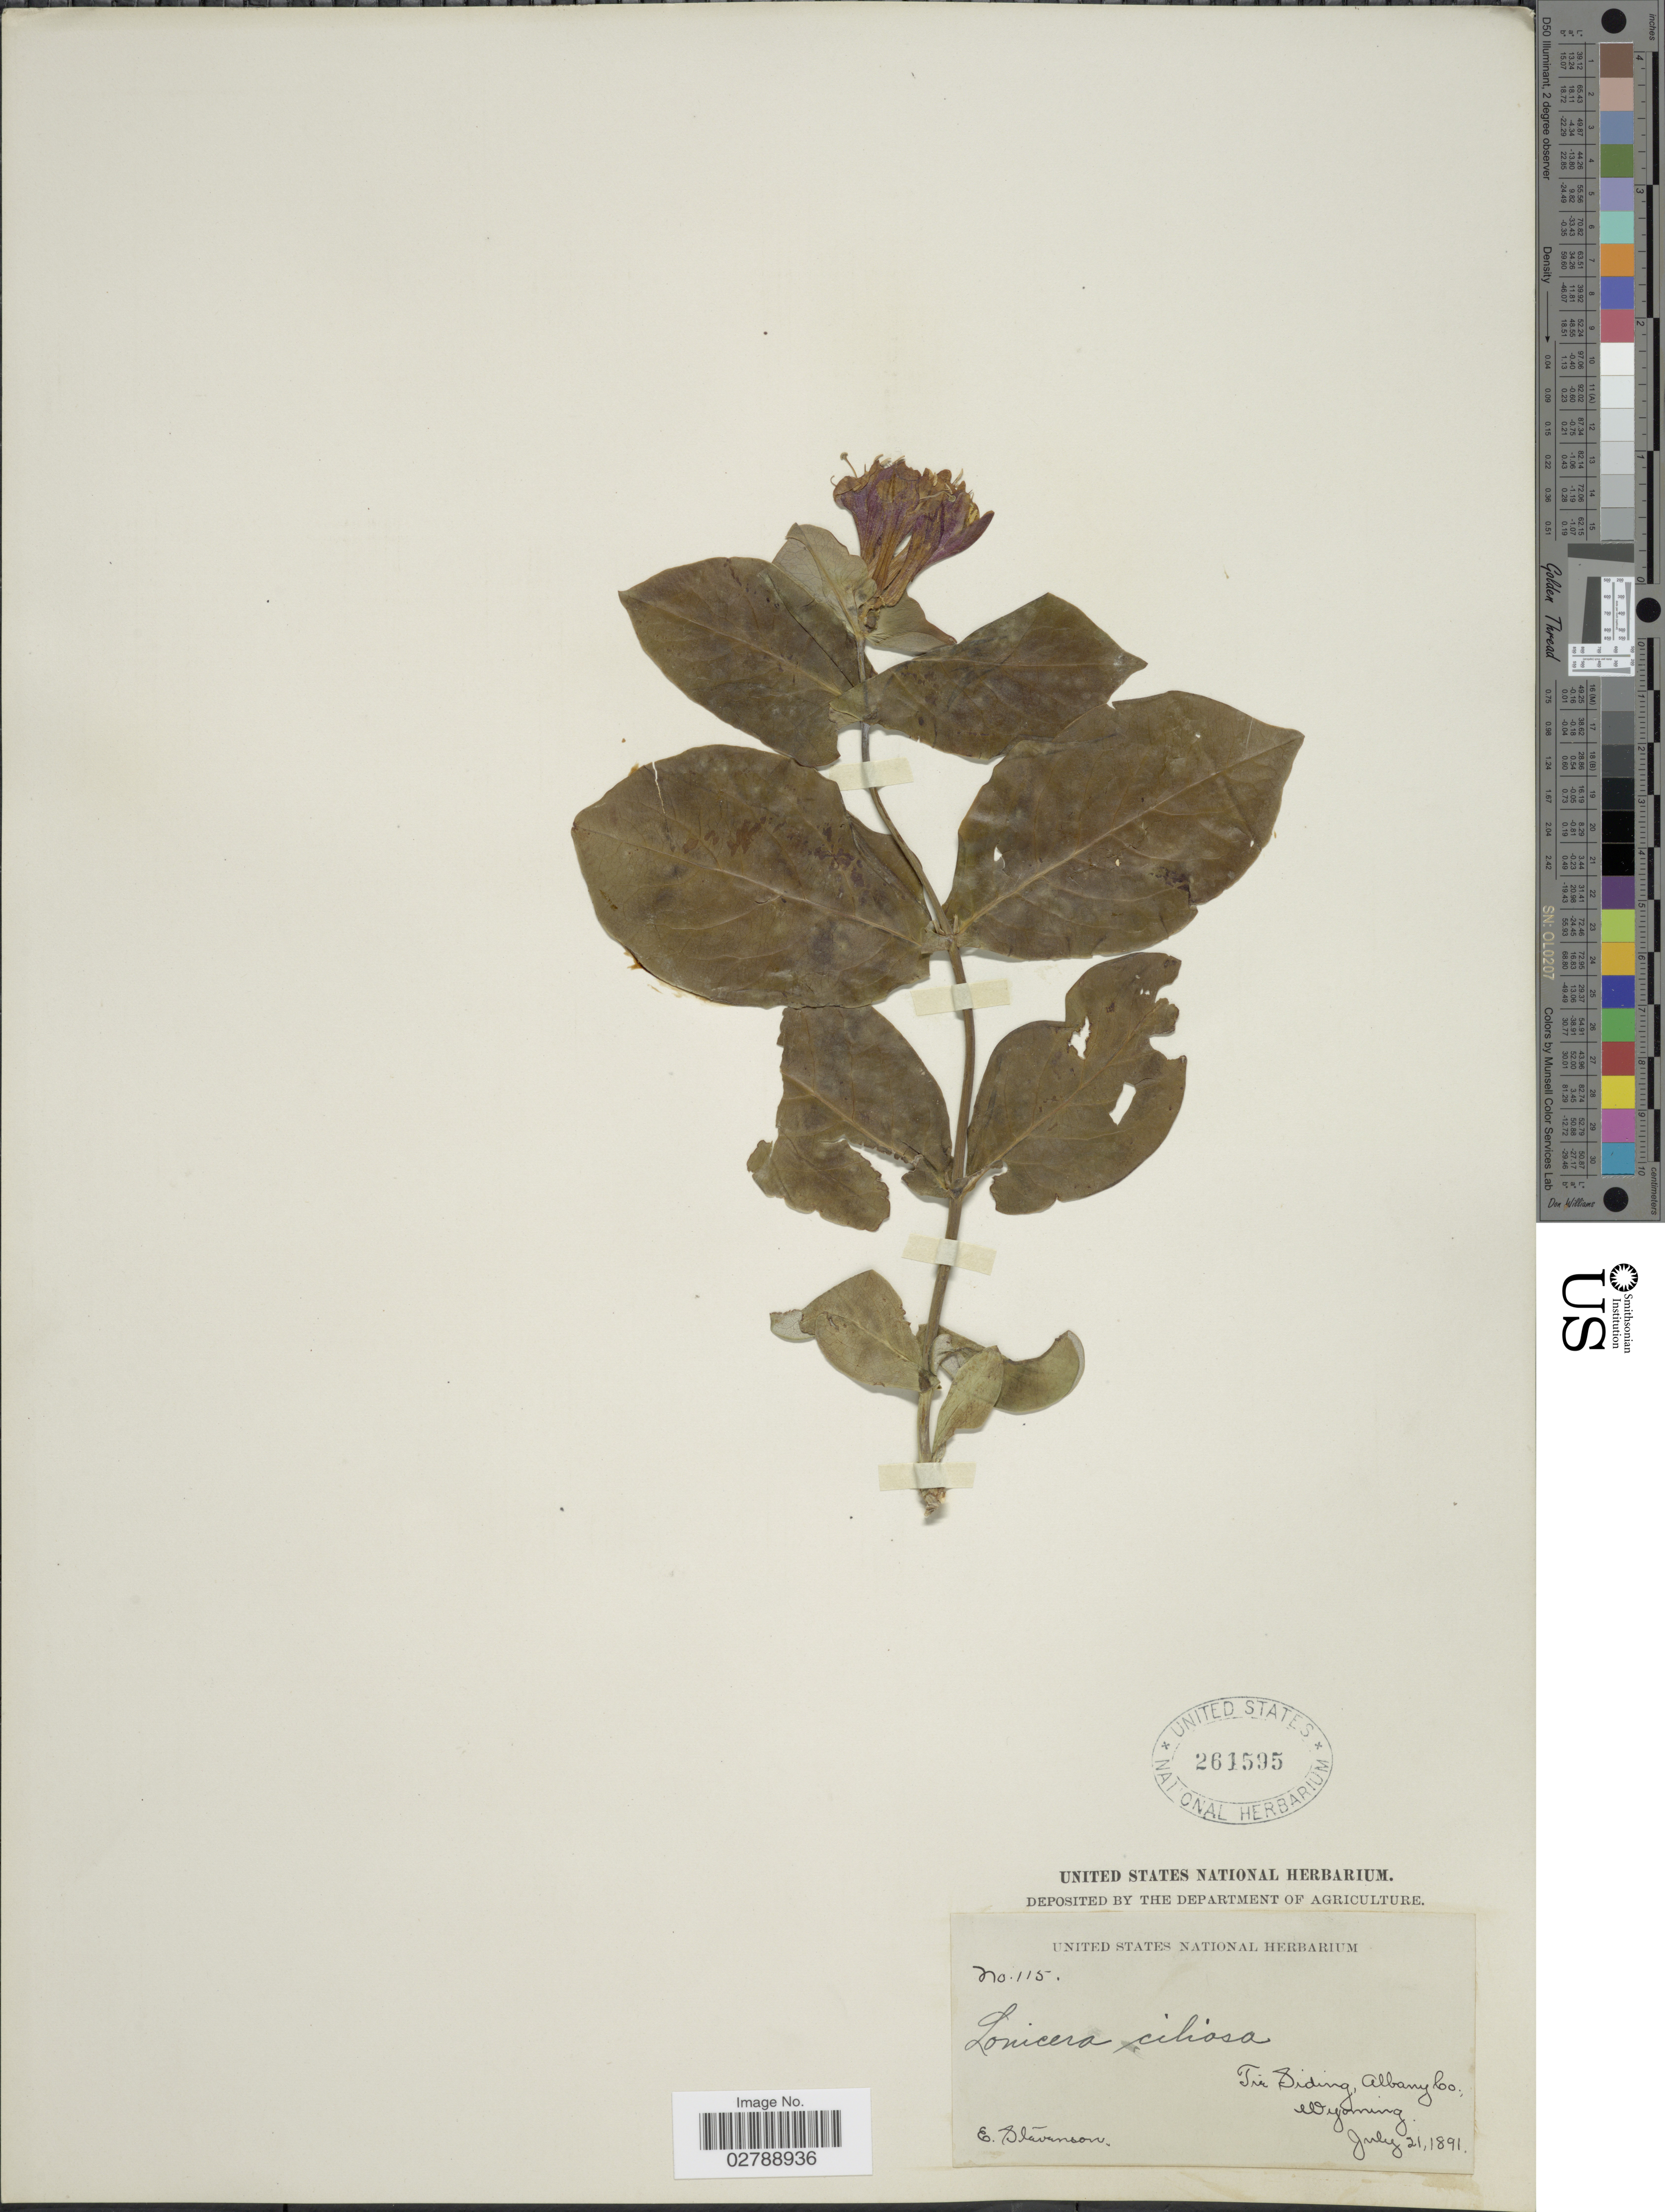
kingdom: Plantae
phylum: Tracheophyta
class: Magnoliopsida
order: Dipsacales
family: Caprifoliaceae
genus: Lonicera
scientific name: Lonicera ciliosa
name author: Poir.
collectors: E. Stevenson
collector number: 115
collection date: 1891-07-21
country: United States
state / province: Wyoming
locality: Tie Siding, Albany Co.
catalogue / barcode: US 261595